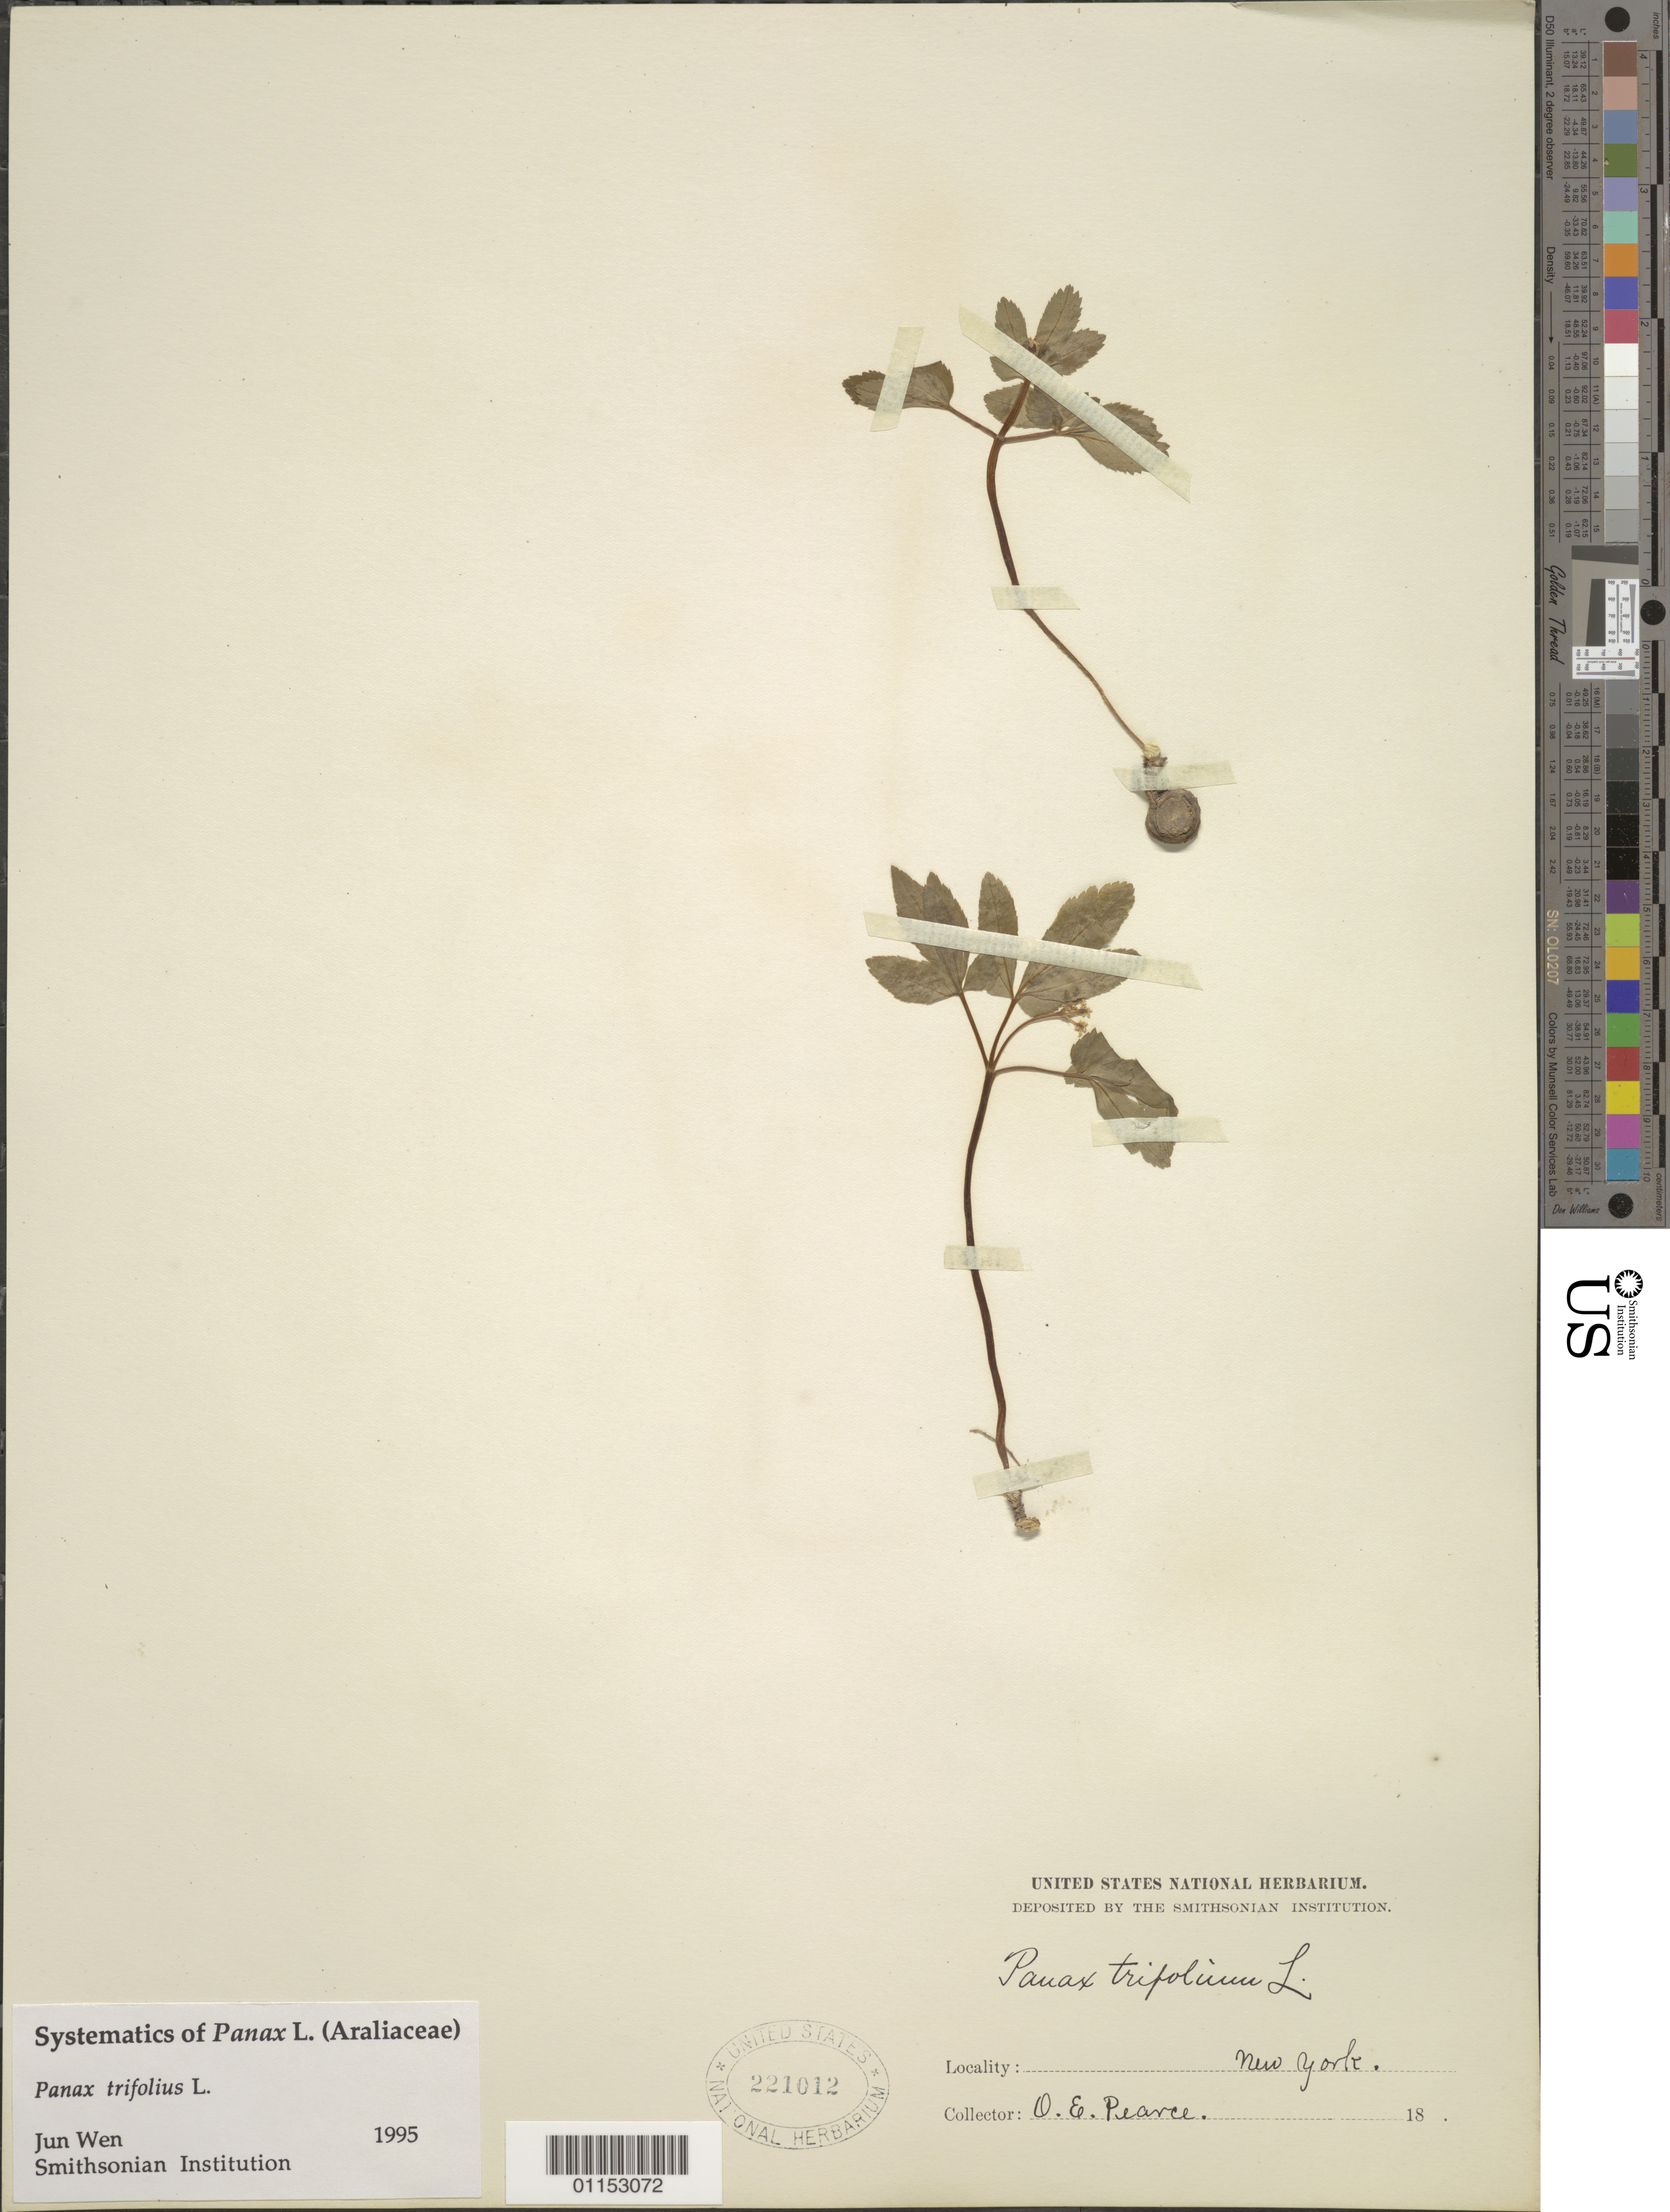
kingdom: Plantae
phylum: Tracheophyta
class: Magnoliopsida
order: Apiales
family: Araliaceae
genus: Panax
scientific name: Panax trifolius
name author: L.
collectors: O. E. Pearce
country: United States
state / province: New York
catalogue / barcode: US 221012